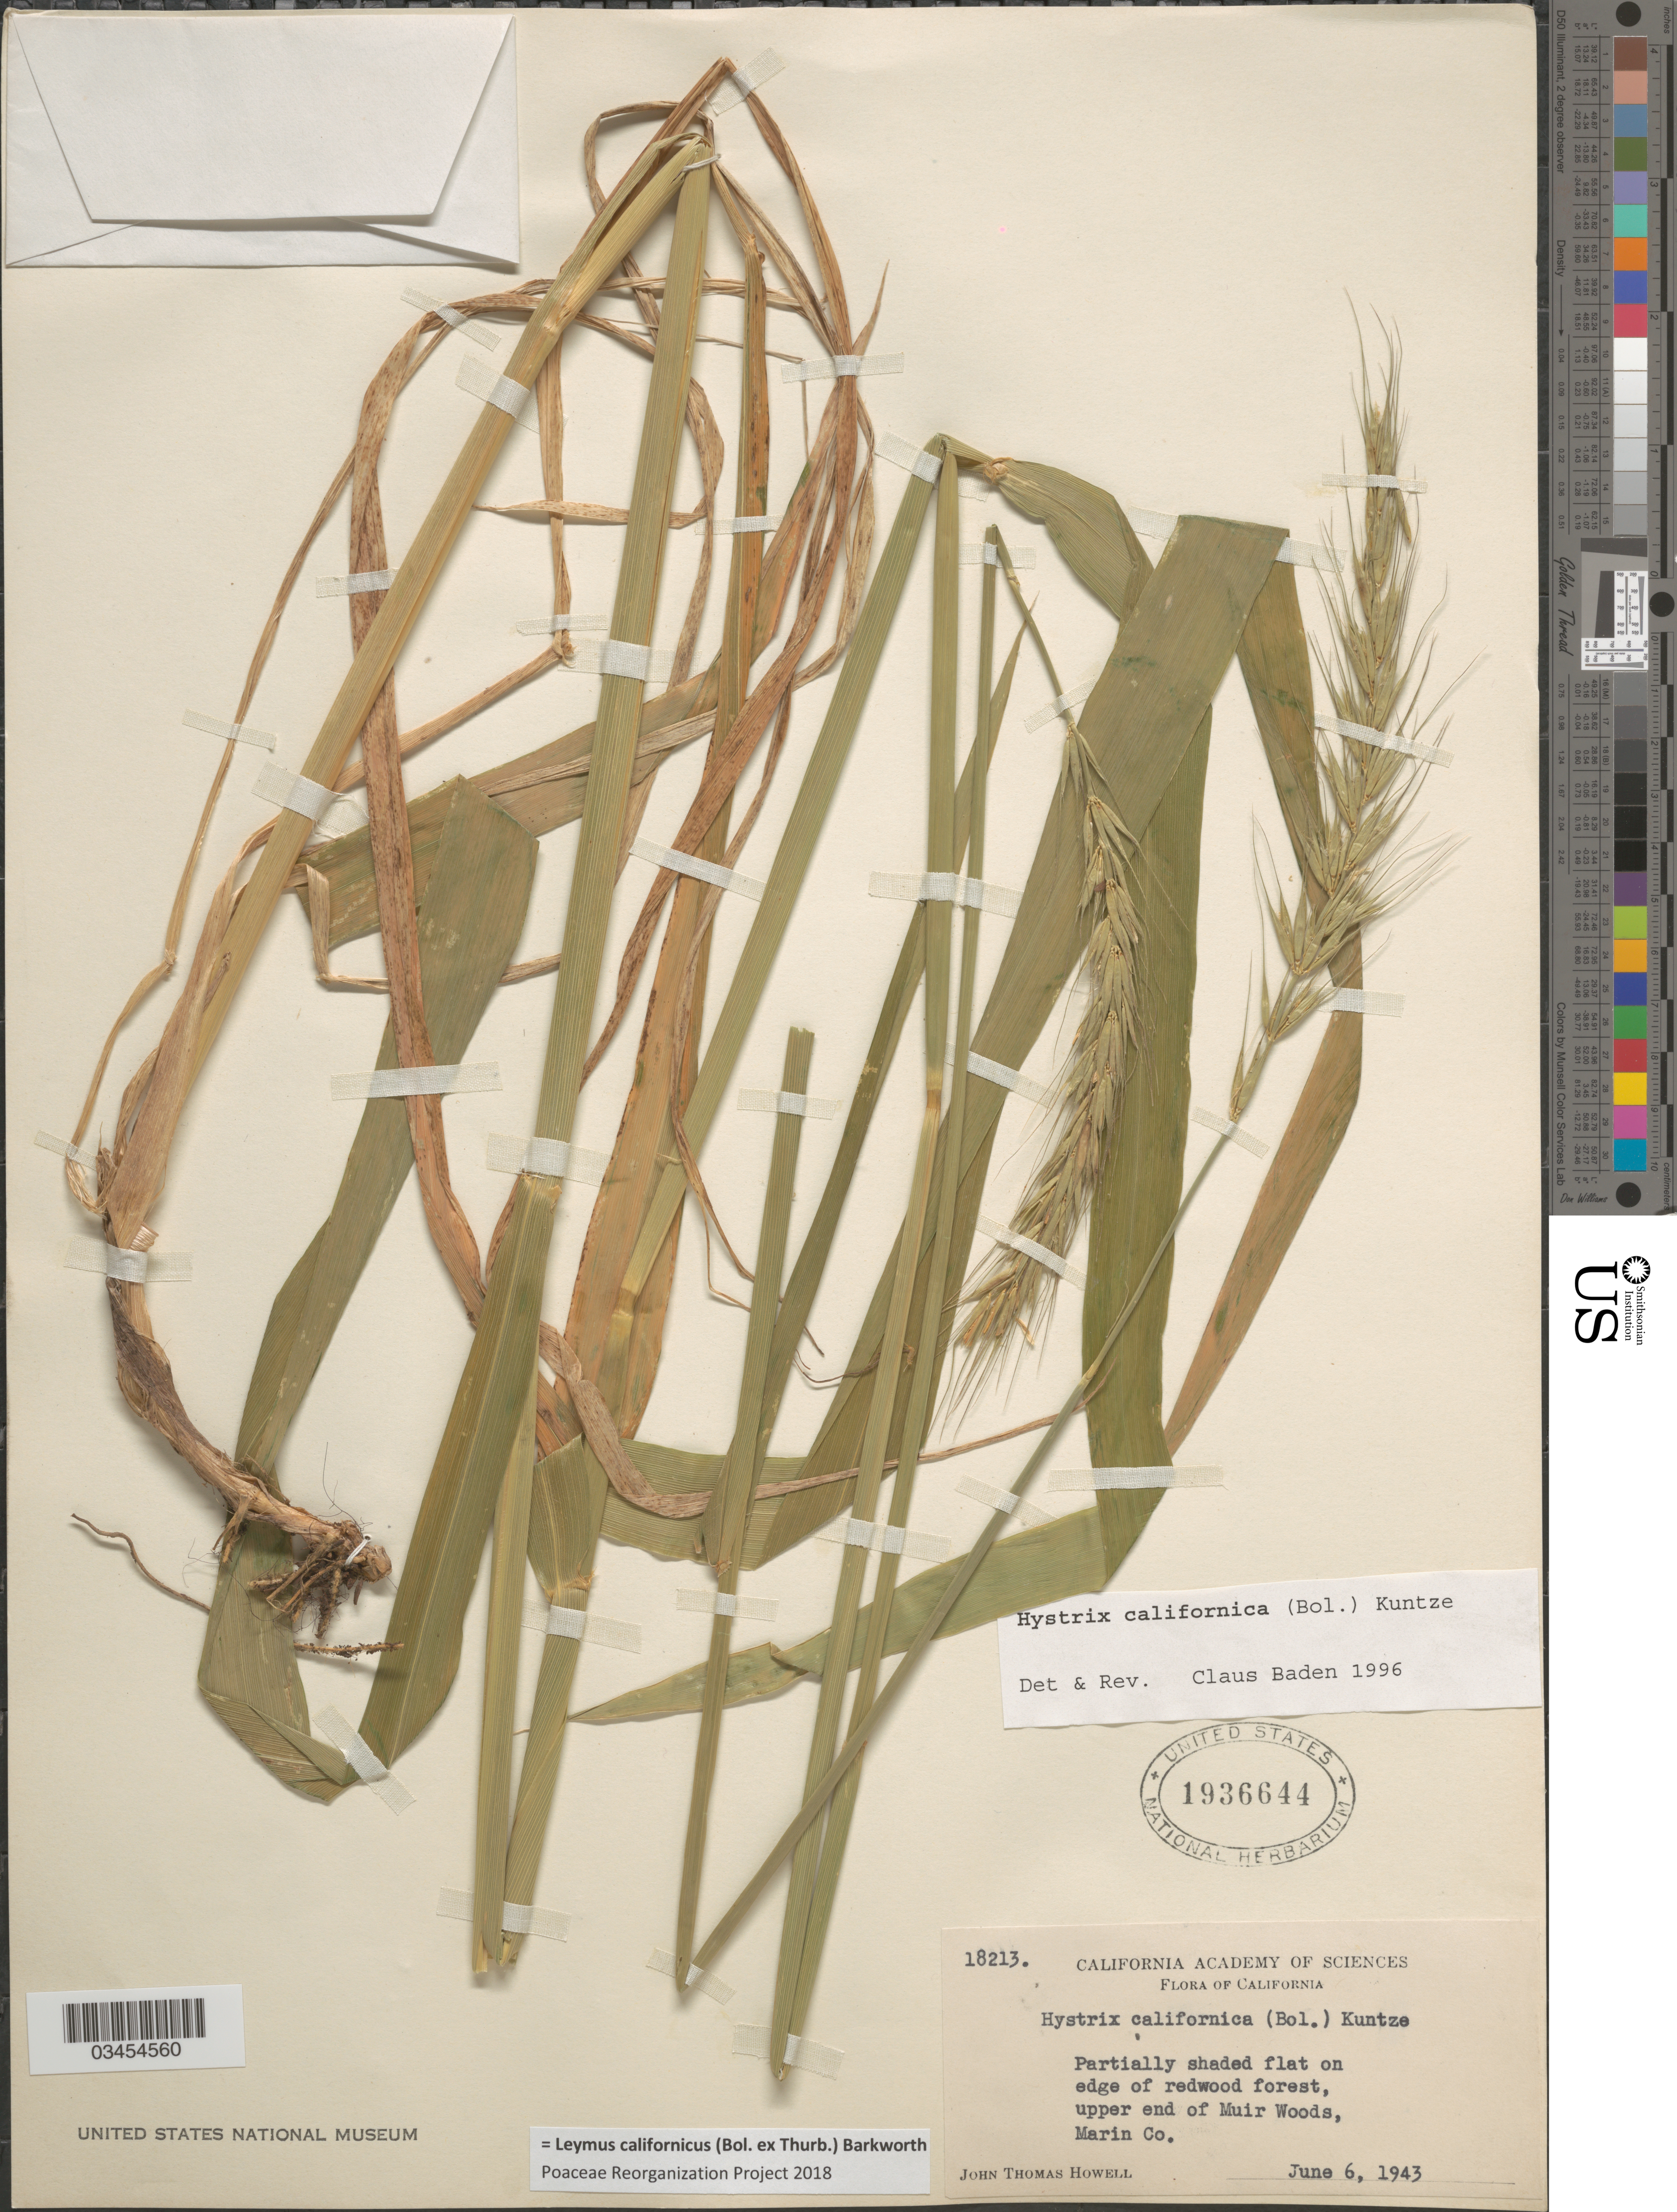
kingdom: Plantae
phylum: Tracheophyta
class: Liliopsida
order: Poales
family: Poaceae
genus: Leymus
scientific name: Leymus californicus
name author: (Bol. ex Thurb.) Barkworth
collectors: J. T. Howell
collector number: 18213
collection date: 1943-06-06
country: United States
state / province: California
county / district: Marin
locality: Partially shaded flat on edge of redwood forest, upper end of Muir Woods, Marin Co.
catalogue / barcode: US 1936644